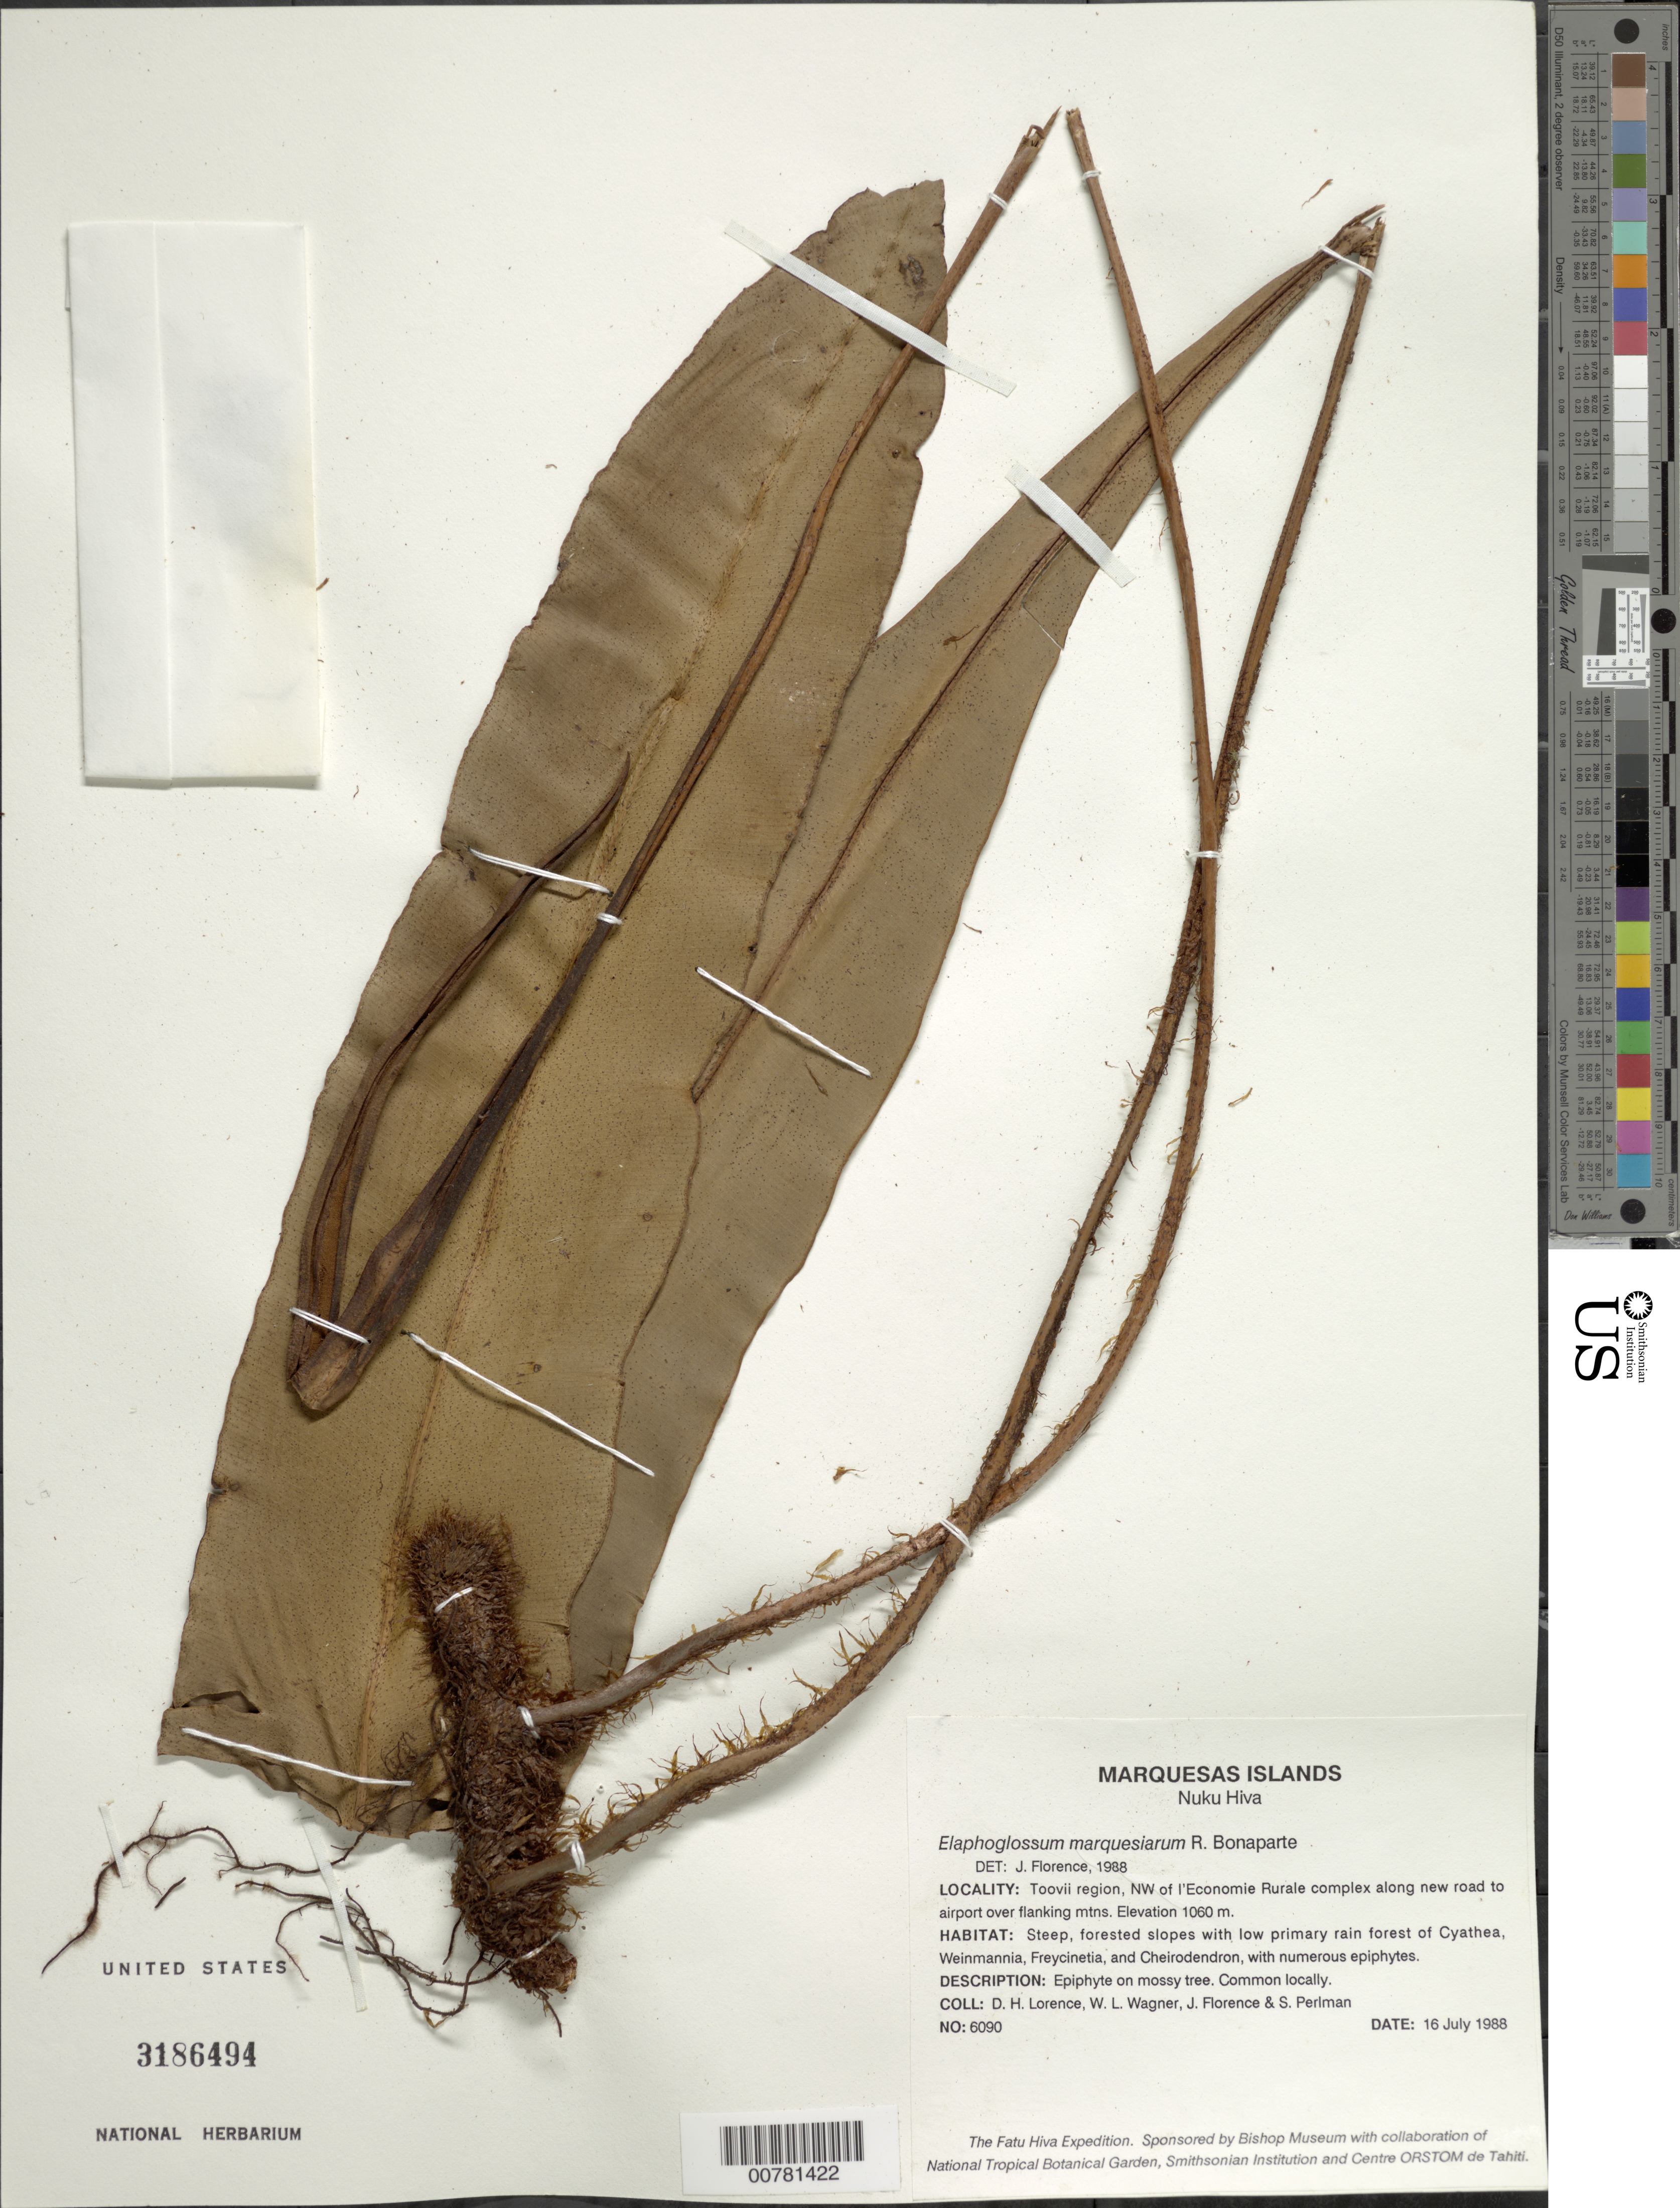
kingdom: Plantae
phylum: Tracheophyta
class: Polypodiopsida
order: Polypodiales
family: Dryopteridaceae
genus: Elaphoglossum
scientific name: Elaphoglossum marquisearum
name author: Bonap.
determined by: Lorence, David H., (PTBG), National Tropical Botanical Garden (UNITED STATES)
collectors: D. Lorence, W. L. Wagner, J. Florence & S. P. Perlman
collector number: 6090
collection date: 1988-07-16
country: French Polynesia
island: Nuku Hiva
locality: Toovii region, NW of l'Economie Rurale complex along new road to airport over flanking mountains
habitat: Steep, forested slopes with low primary rain forest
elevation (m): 1060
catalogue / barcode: US 3186494